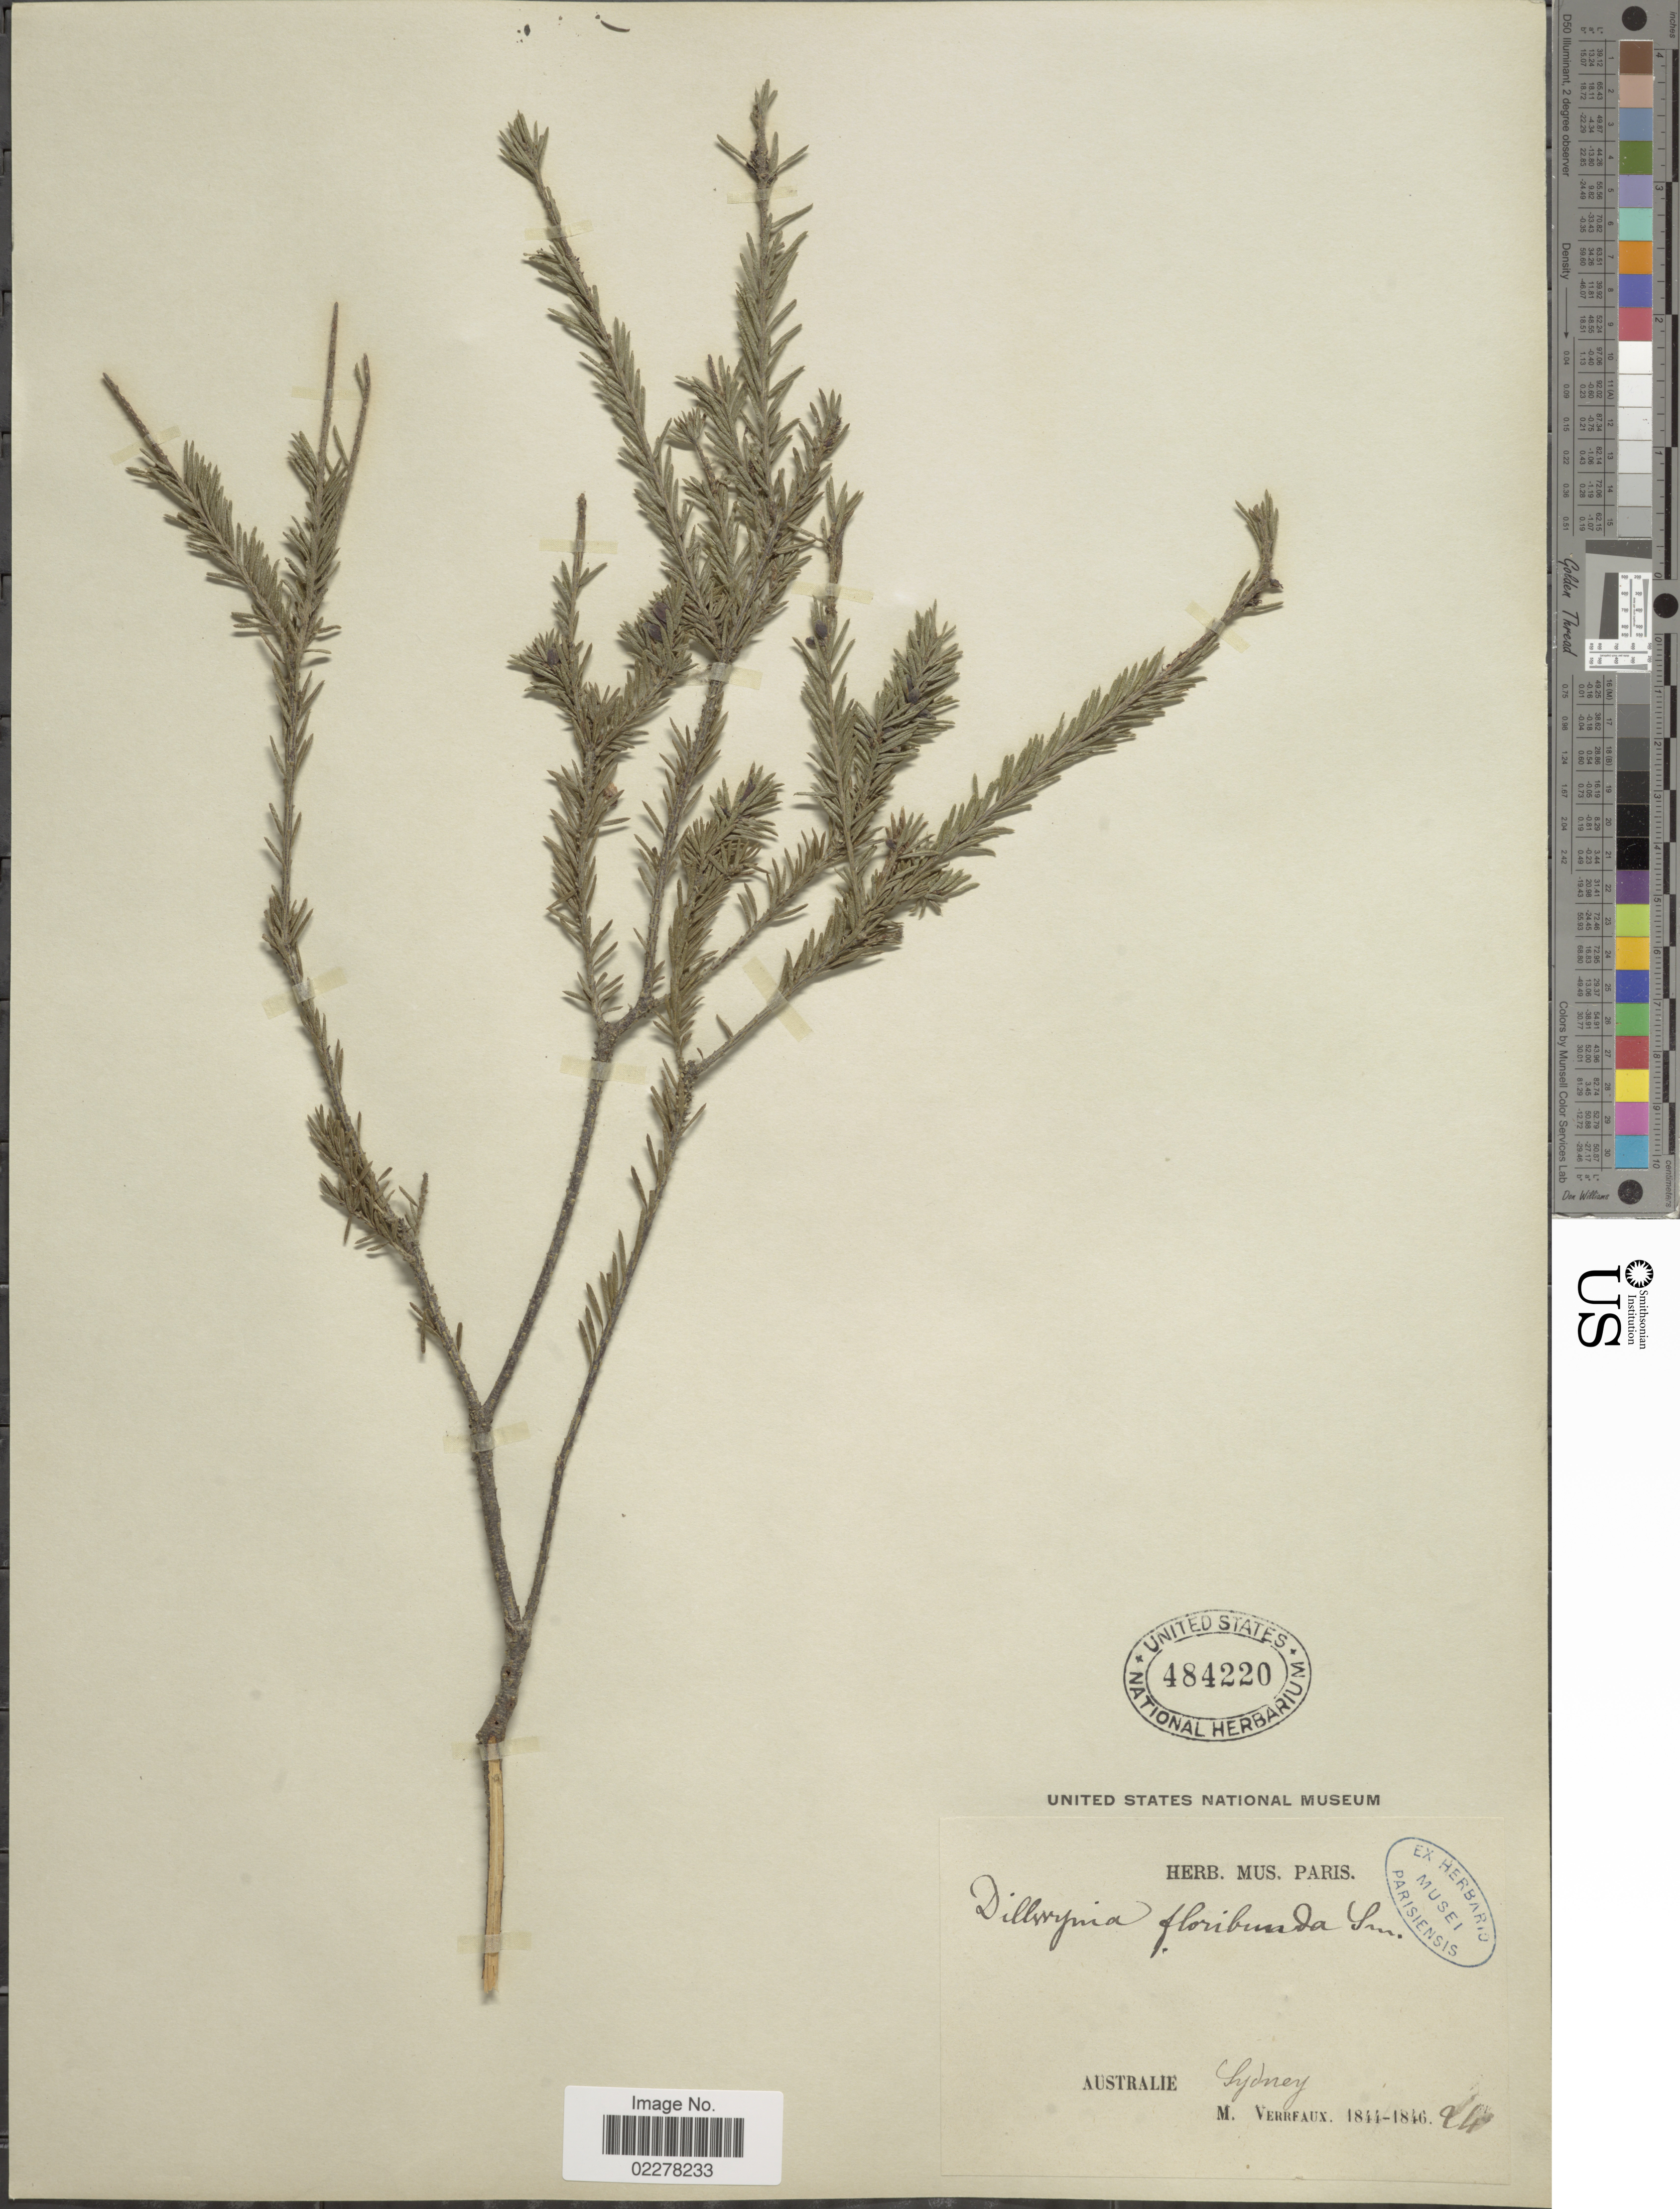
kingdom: Plantae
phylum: Tracheophyta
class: Magnoliopsida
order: Fabales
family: Fabaceae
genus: Dillwynia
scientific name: Dillwynia floribunda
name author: Sm.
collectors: M. Verreaux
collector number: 24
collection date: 1844/1846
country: Australia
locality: Australie. Sydney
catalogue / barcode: US 484220